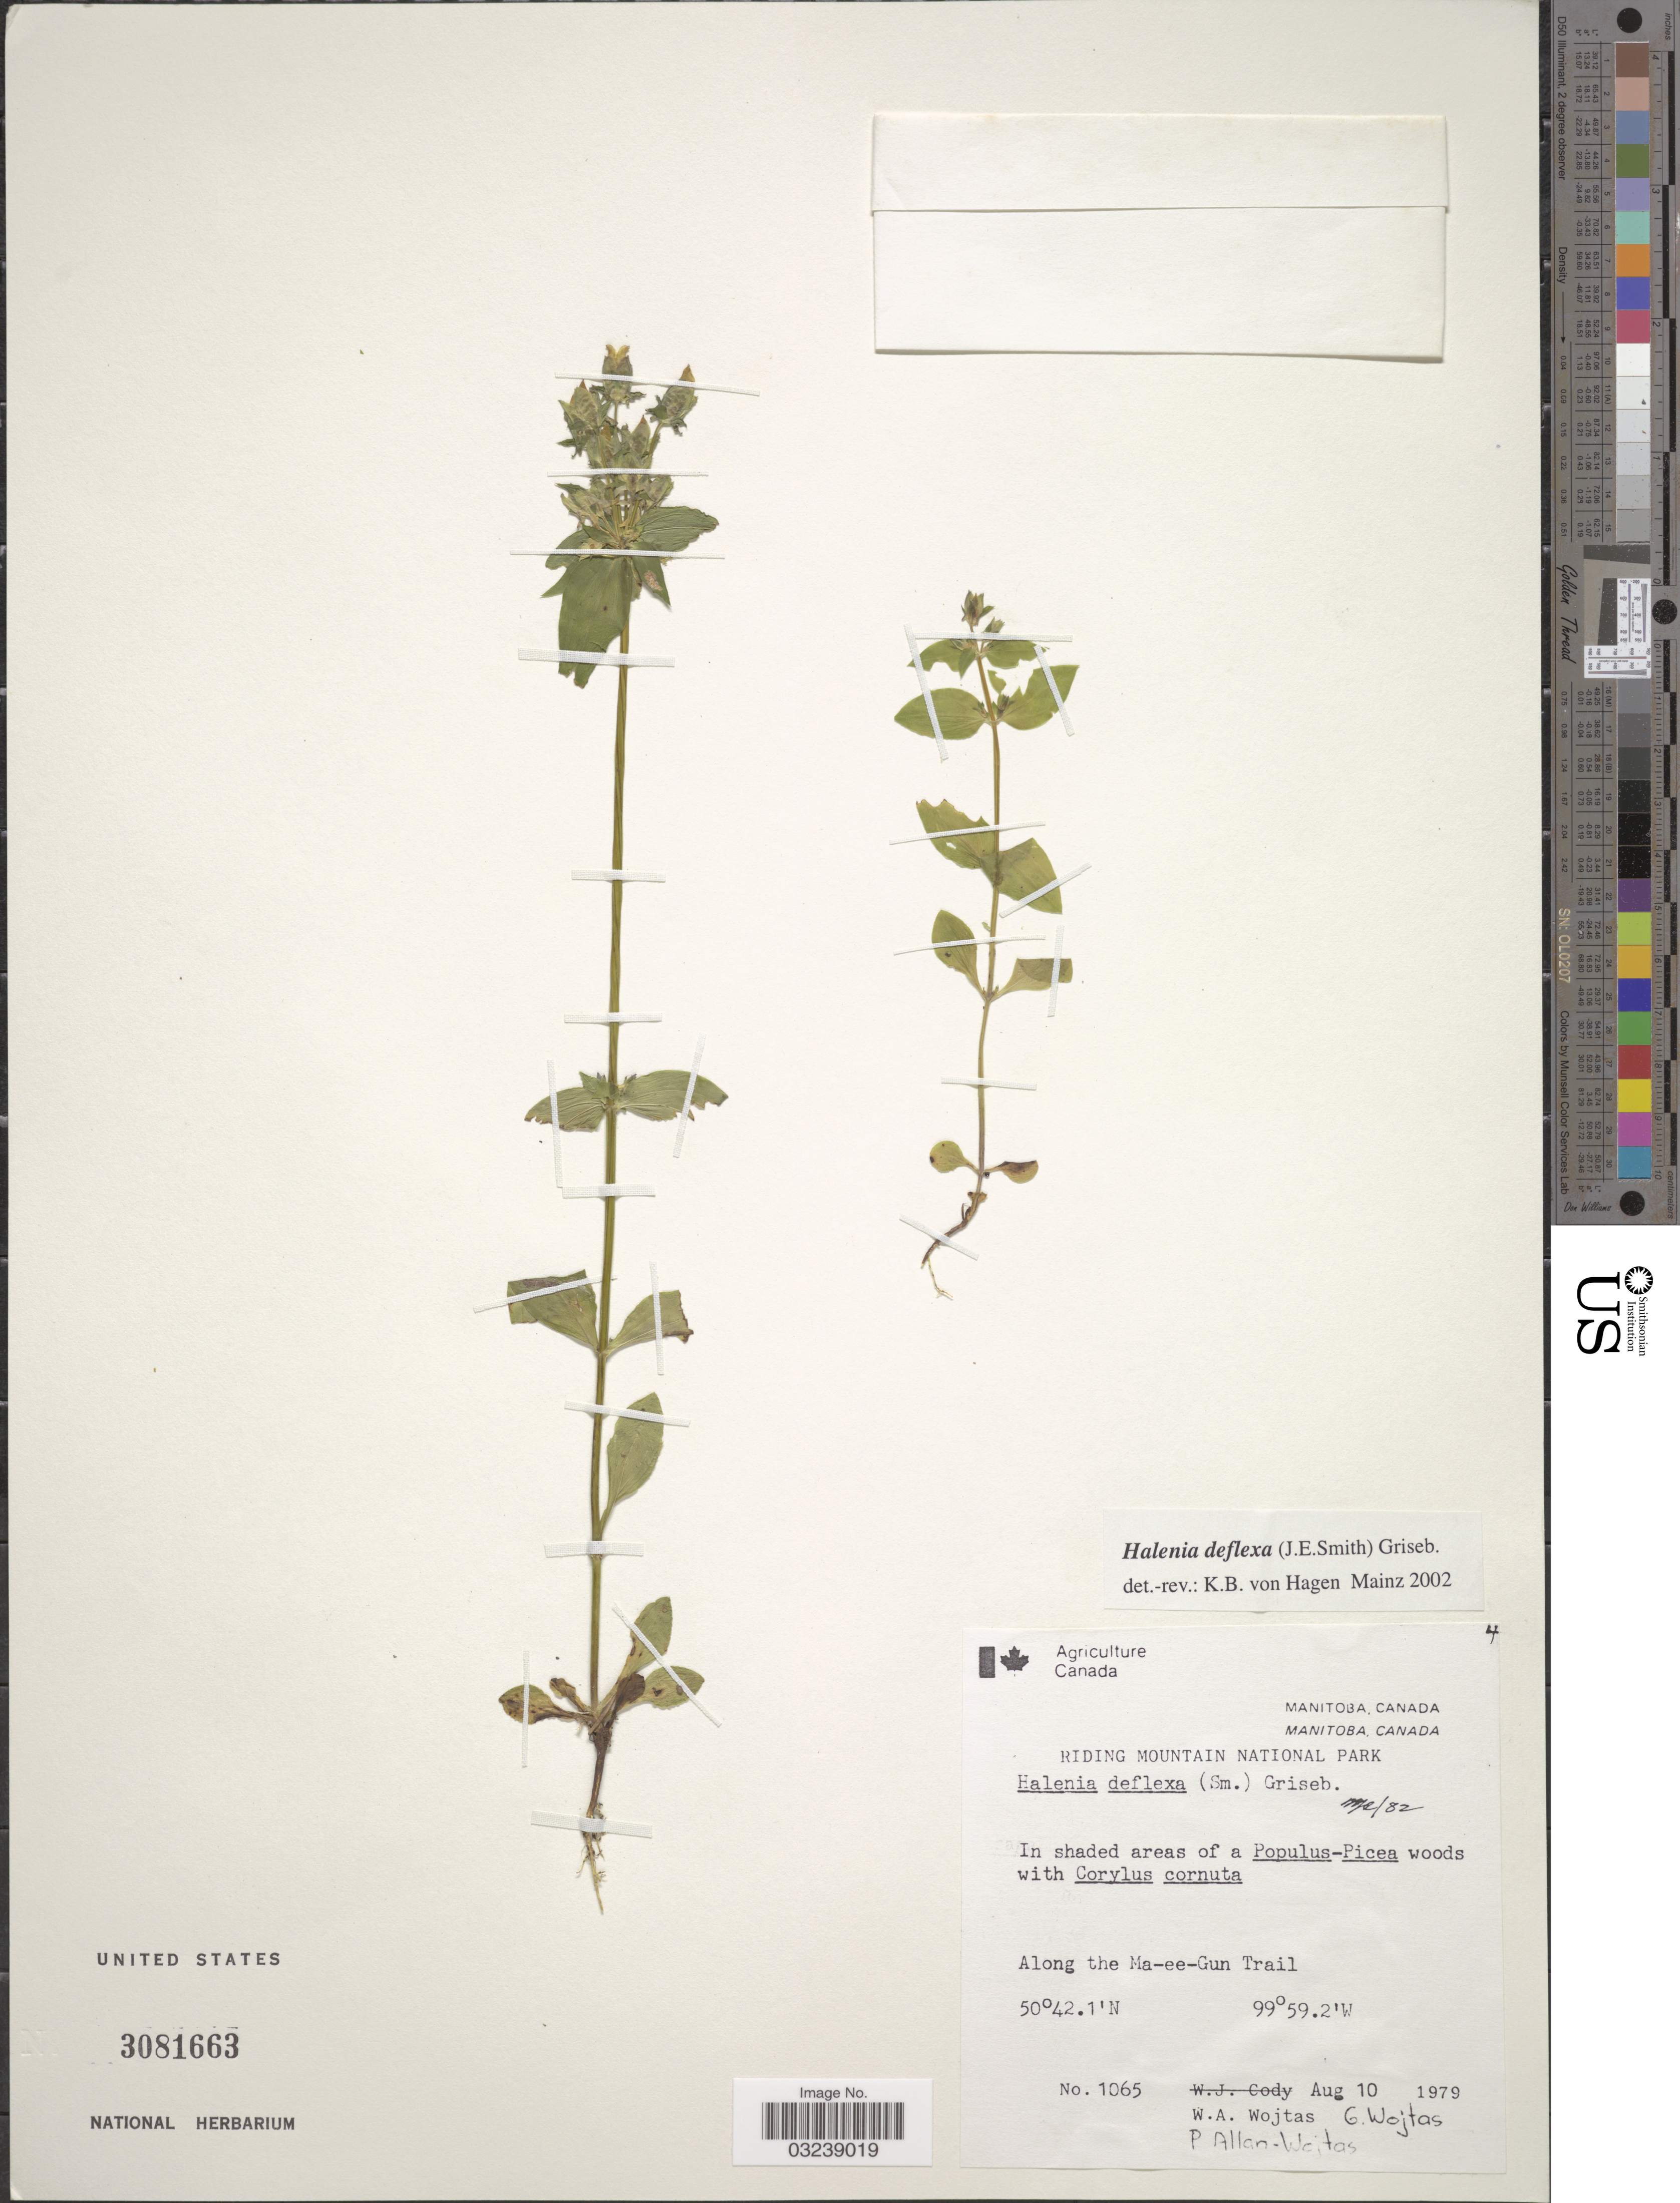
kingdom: Plantae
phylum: Tracheophyta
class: Magnoliopsida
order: Gentianales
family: Gentianaceae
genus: Halenia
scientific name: Halenia deflexa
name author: (Sm.) Griseb.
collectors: W. Wojtas, G. Wojtas & P. Allan-Wojtas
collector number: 1065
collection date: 1979-08-10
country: Canada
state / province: Manitoba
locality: Riding Mountain National Park. Along the Ma-ee-Gun Trail.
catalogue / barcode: US 3081663